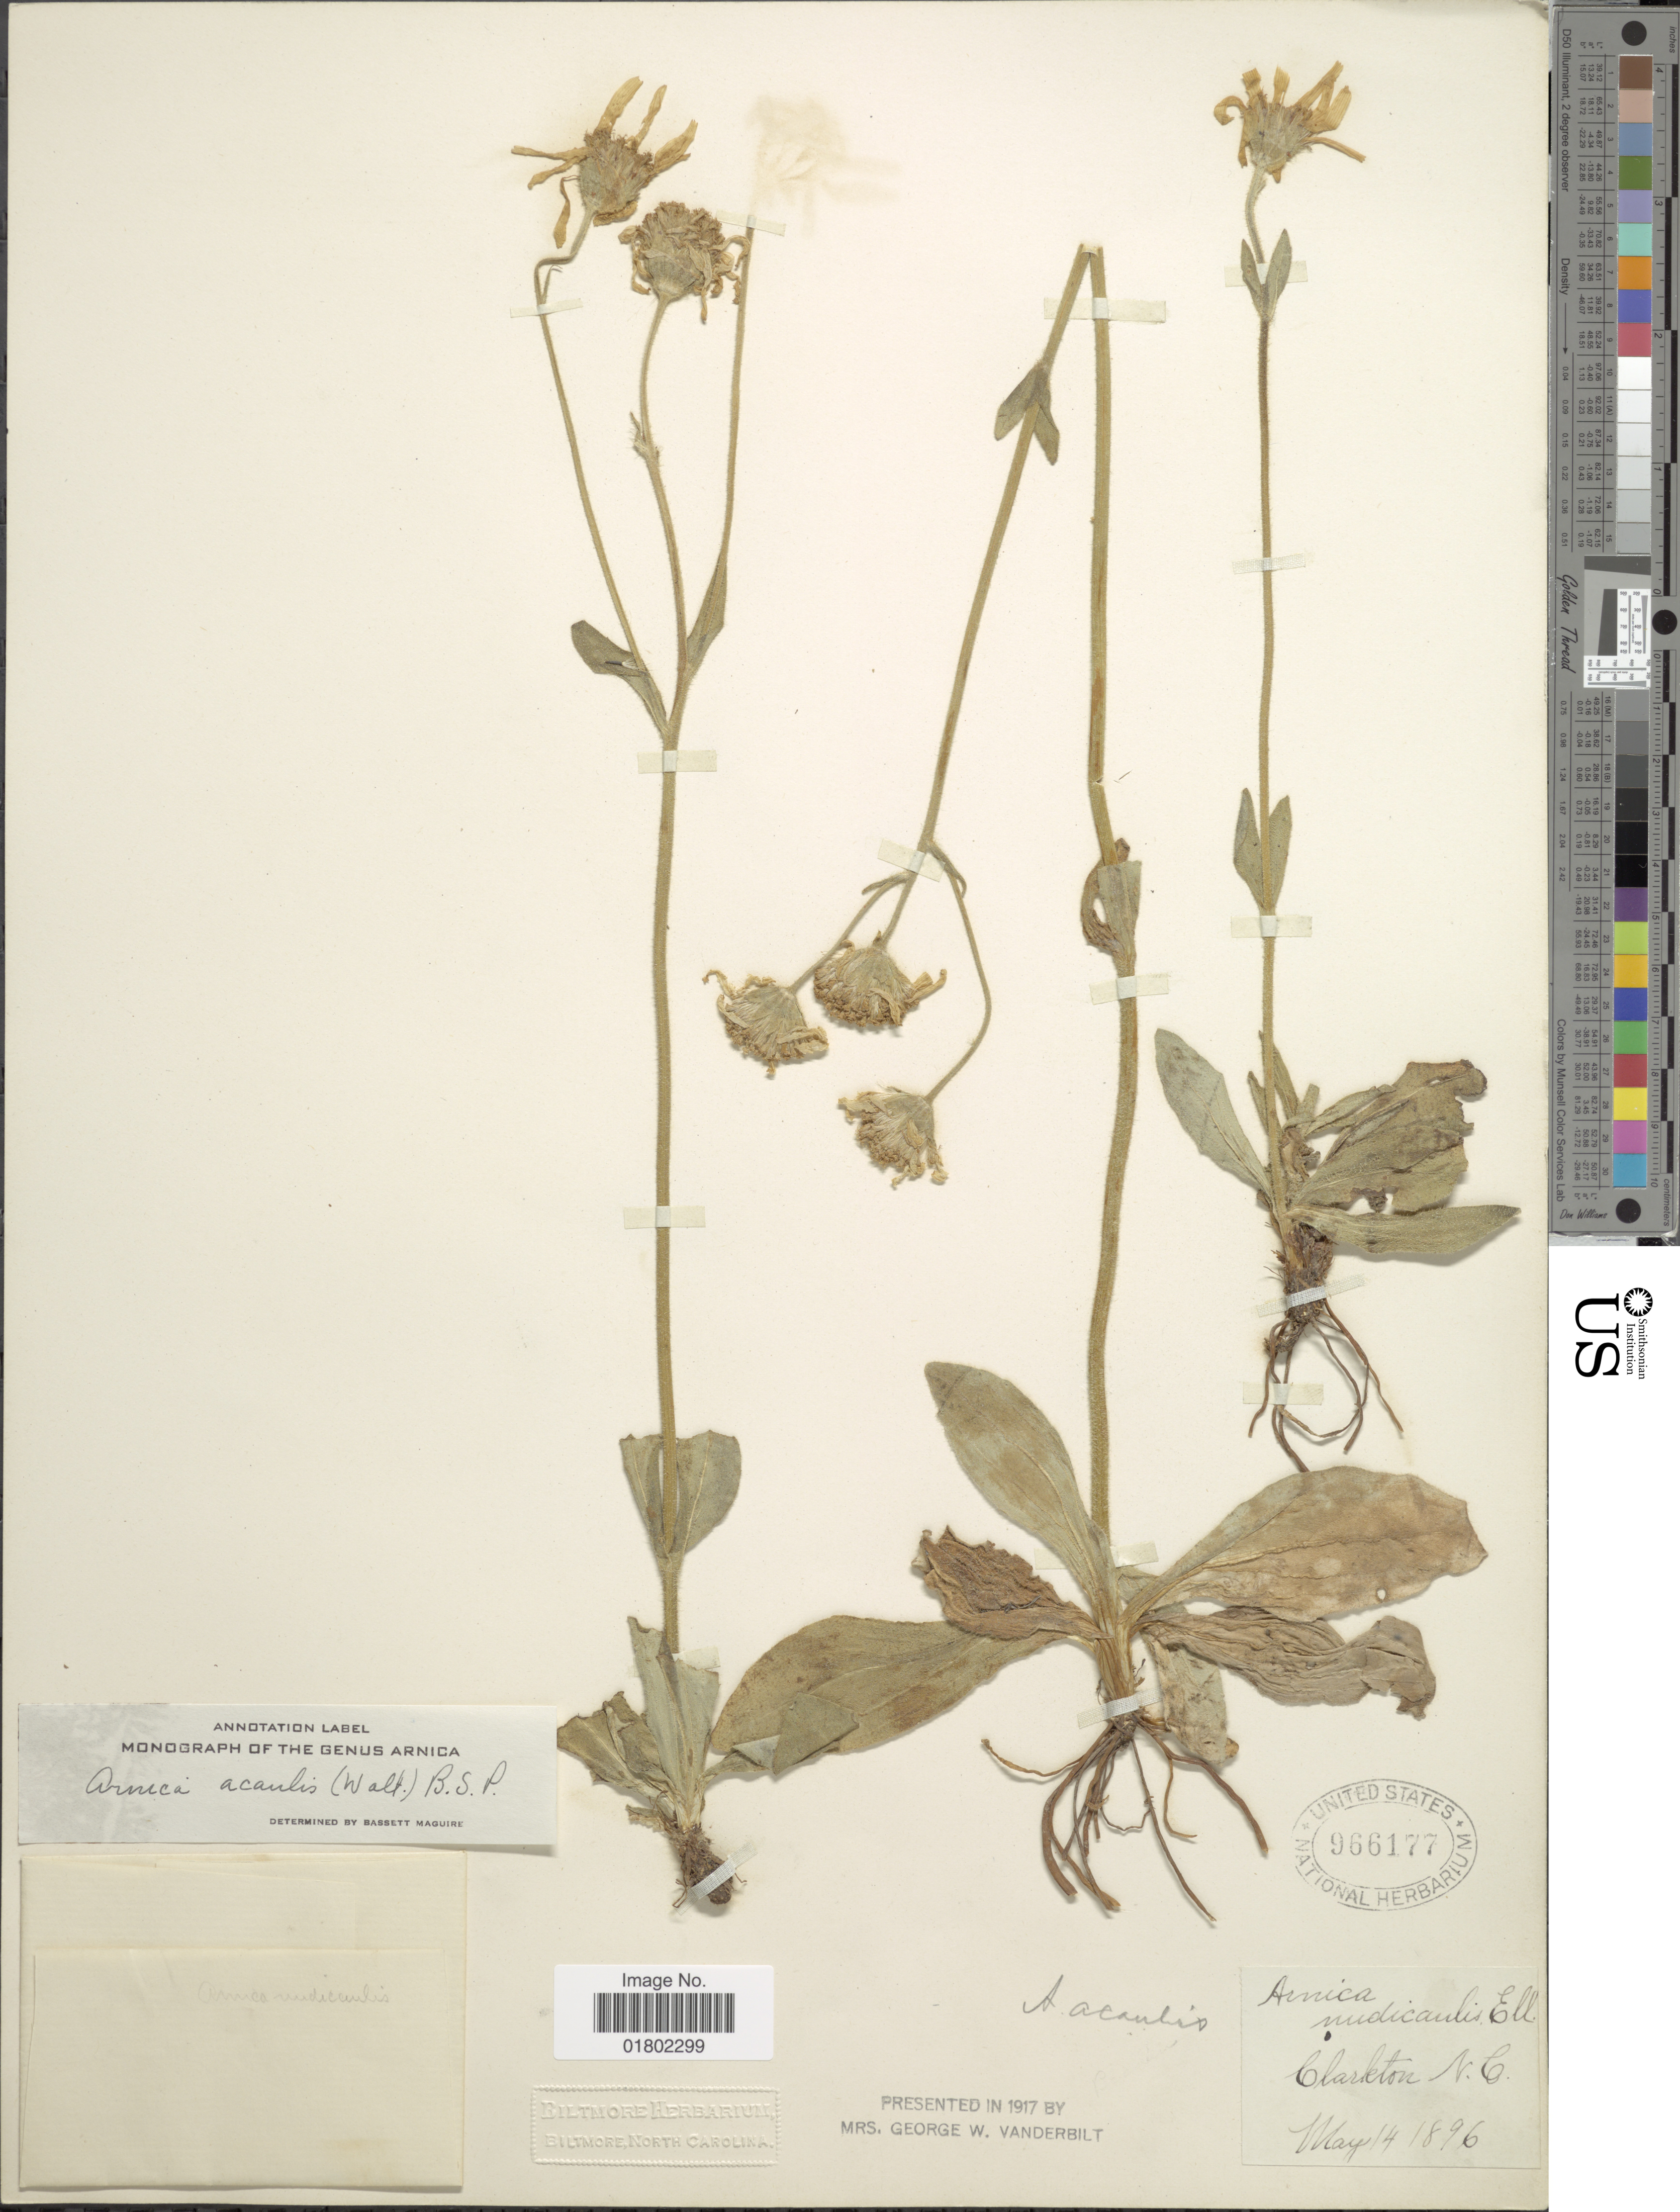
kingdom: Plantae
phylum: Tracheophyta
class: Magnoliopsida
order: Asterales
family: Asteraceae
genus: Arnica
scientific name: Arnica acaulis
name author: (Walter) Britton, Stearns & Poggenb.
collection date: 1896-05-14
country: United States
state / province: North Carolina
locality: Clarkton N. C.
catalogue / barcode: US 966177